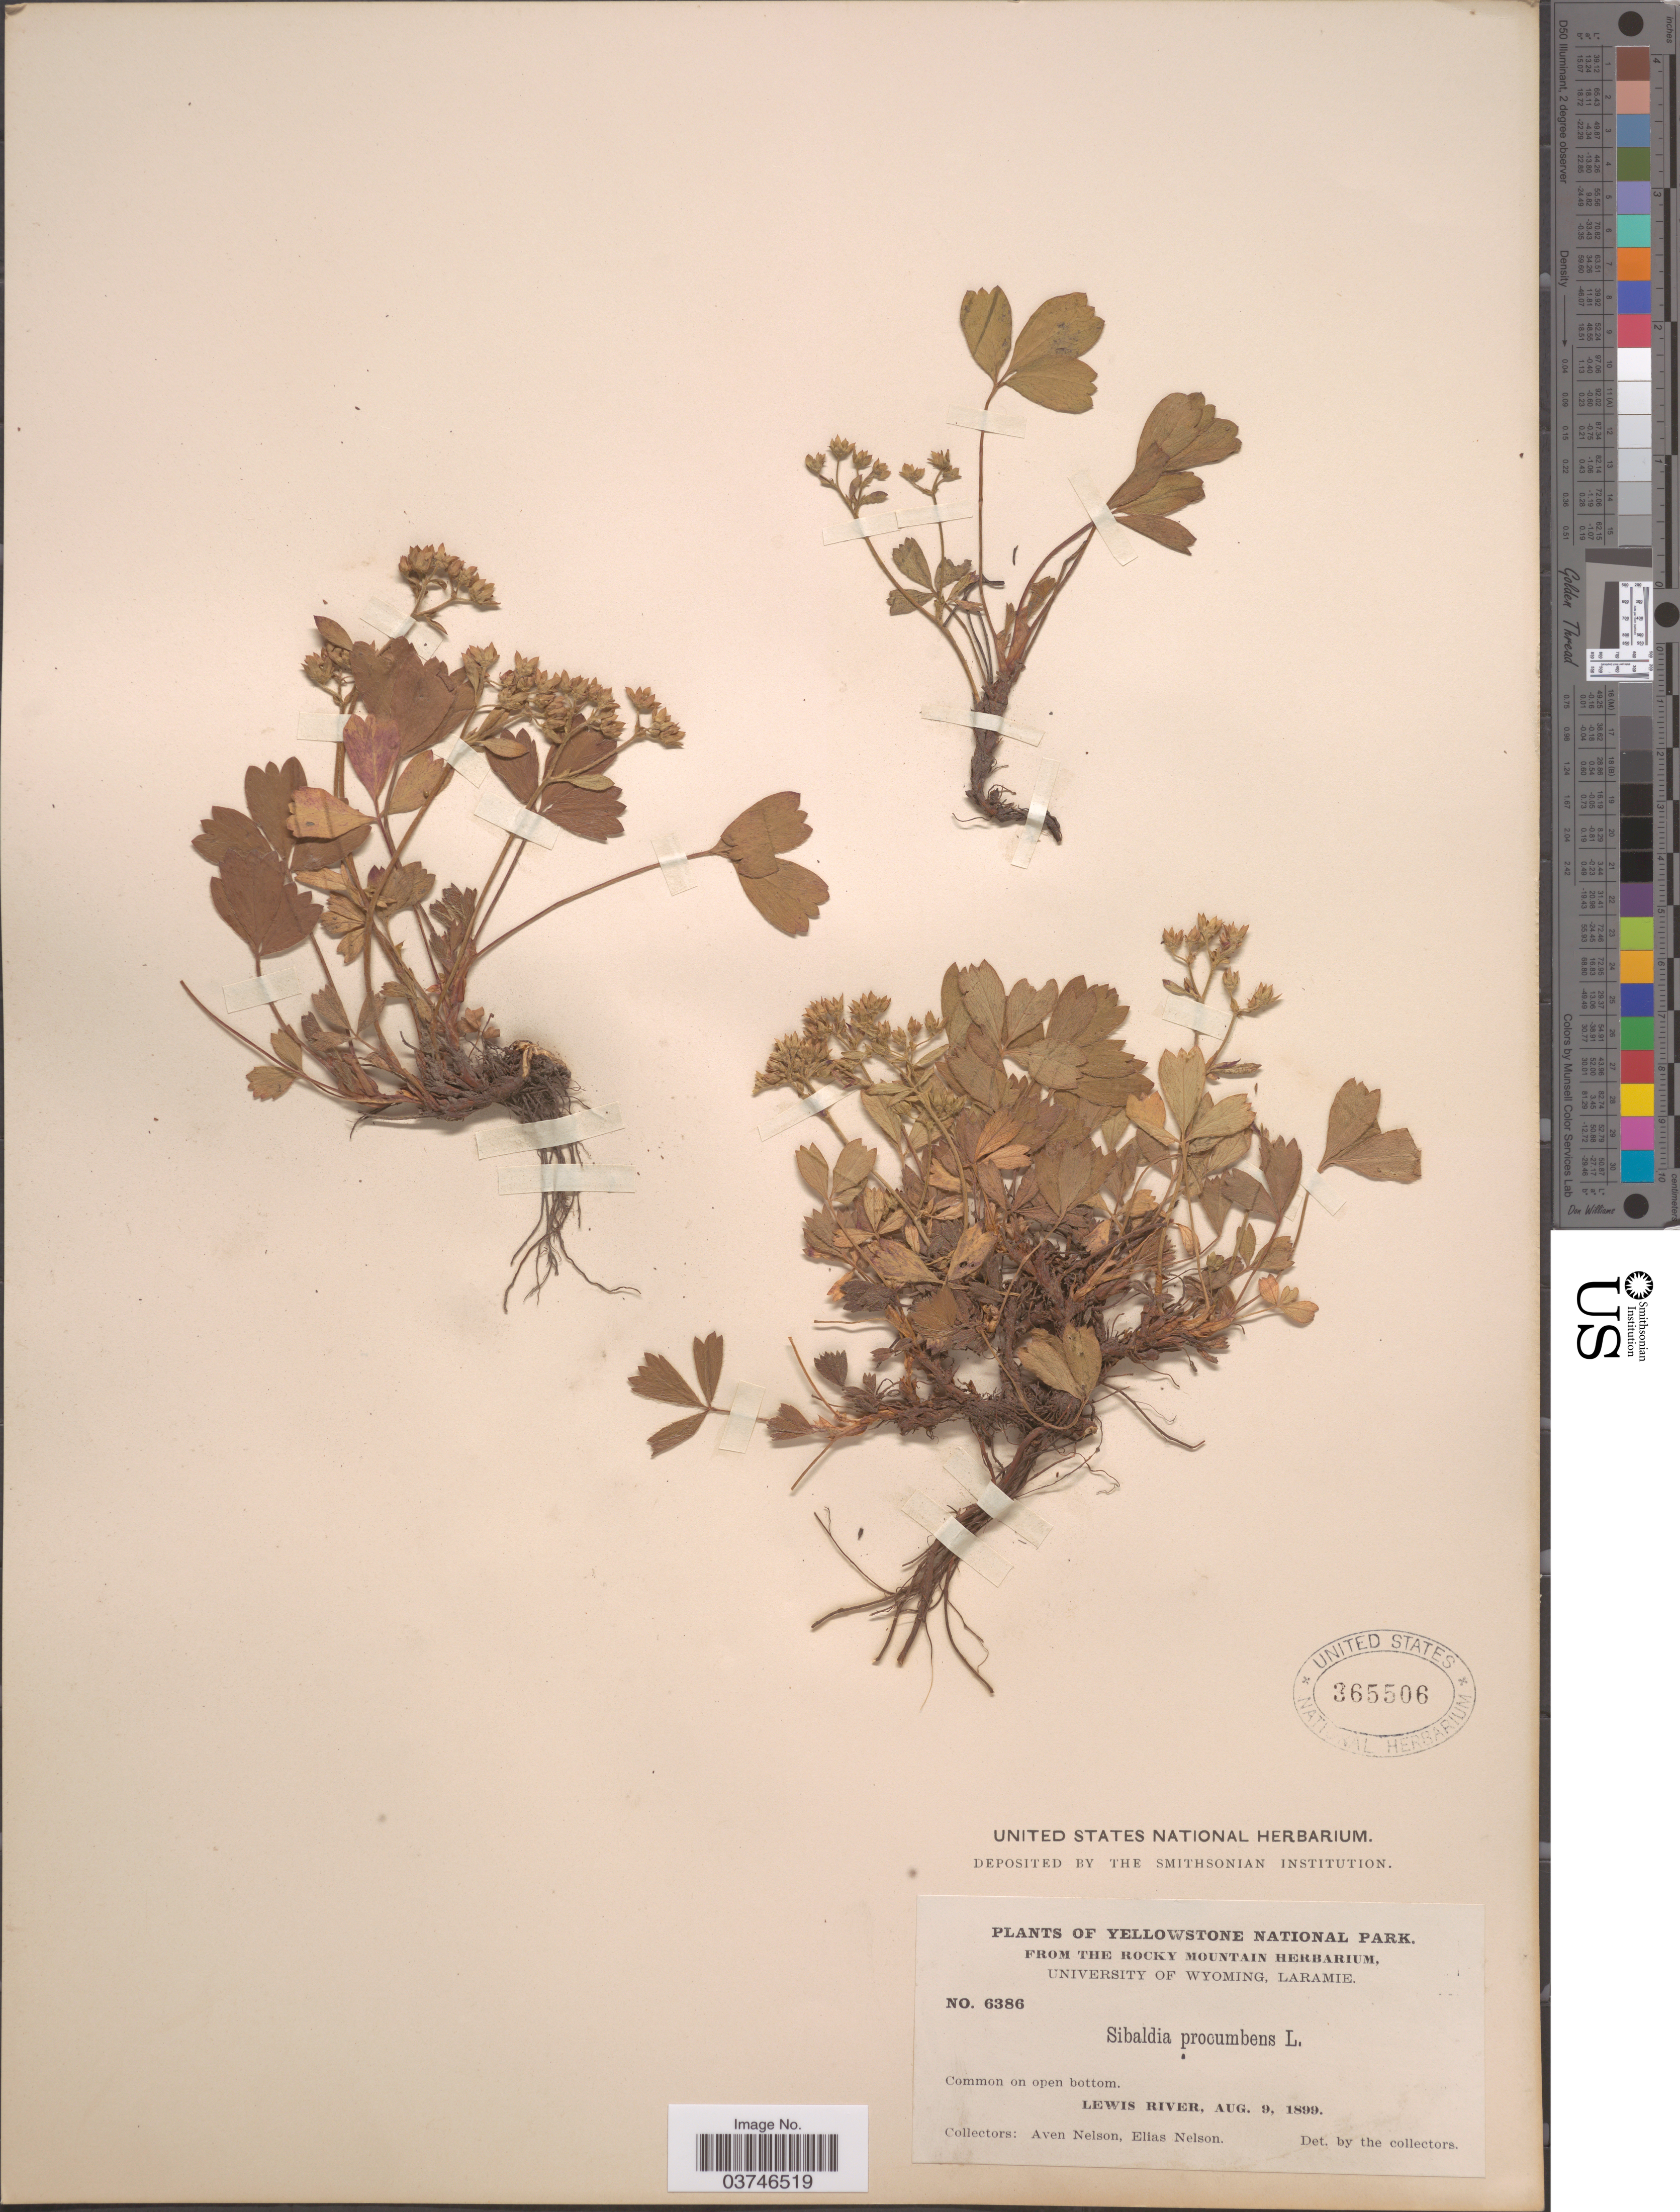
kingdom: Plantae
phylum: Tracheophyta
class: Magnoliopsida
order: Rosales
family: Rosaceae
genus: Sibbaldia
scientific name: Sibbaldia procumbens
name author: L.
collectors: A. Nelson & E. Nelson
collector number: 6386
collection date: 1899-08-09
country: United States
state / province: Wyoming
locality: Yellowstone National Park. Lewis River.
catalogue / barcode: US 365506